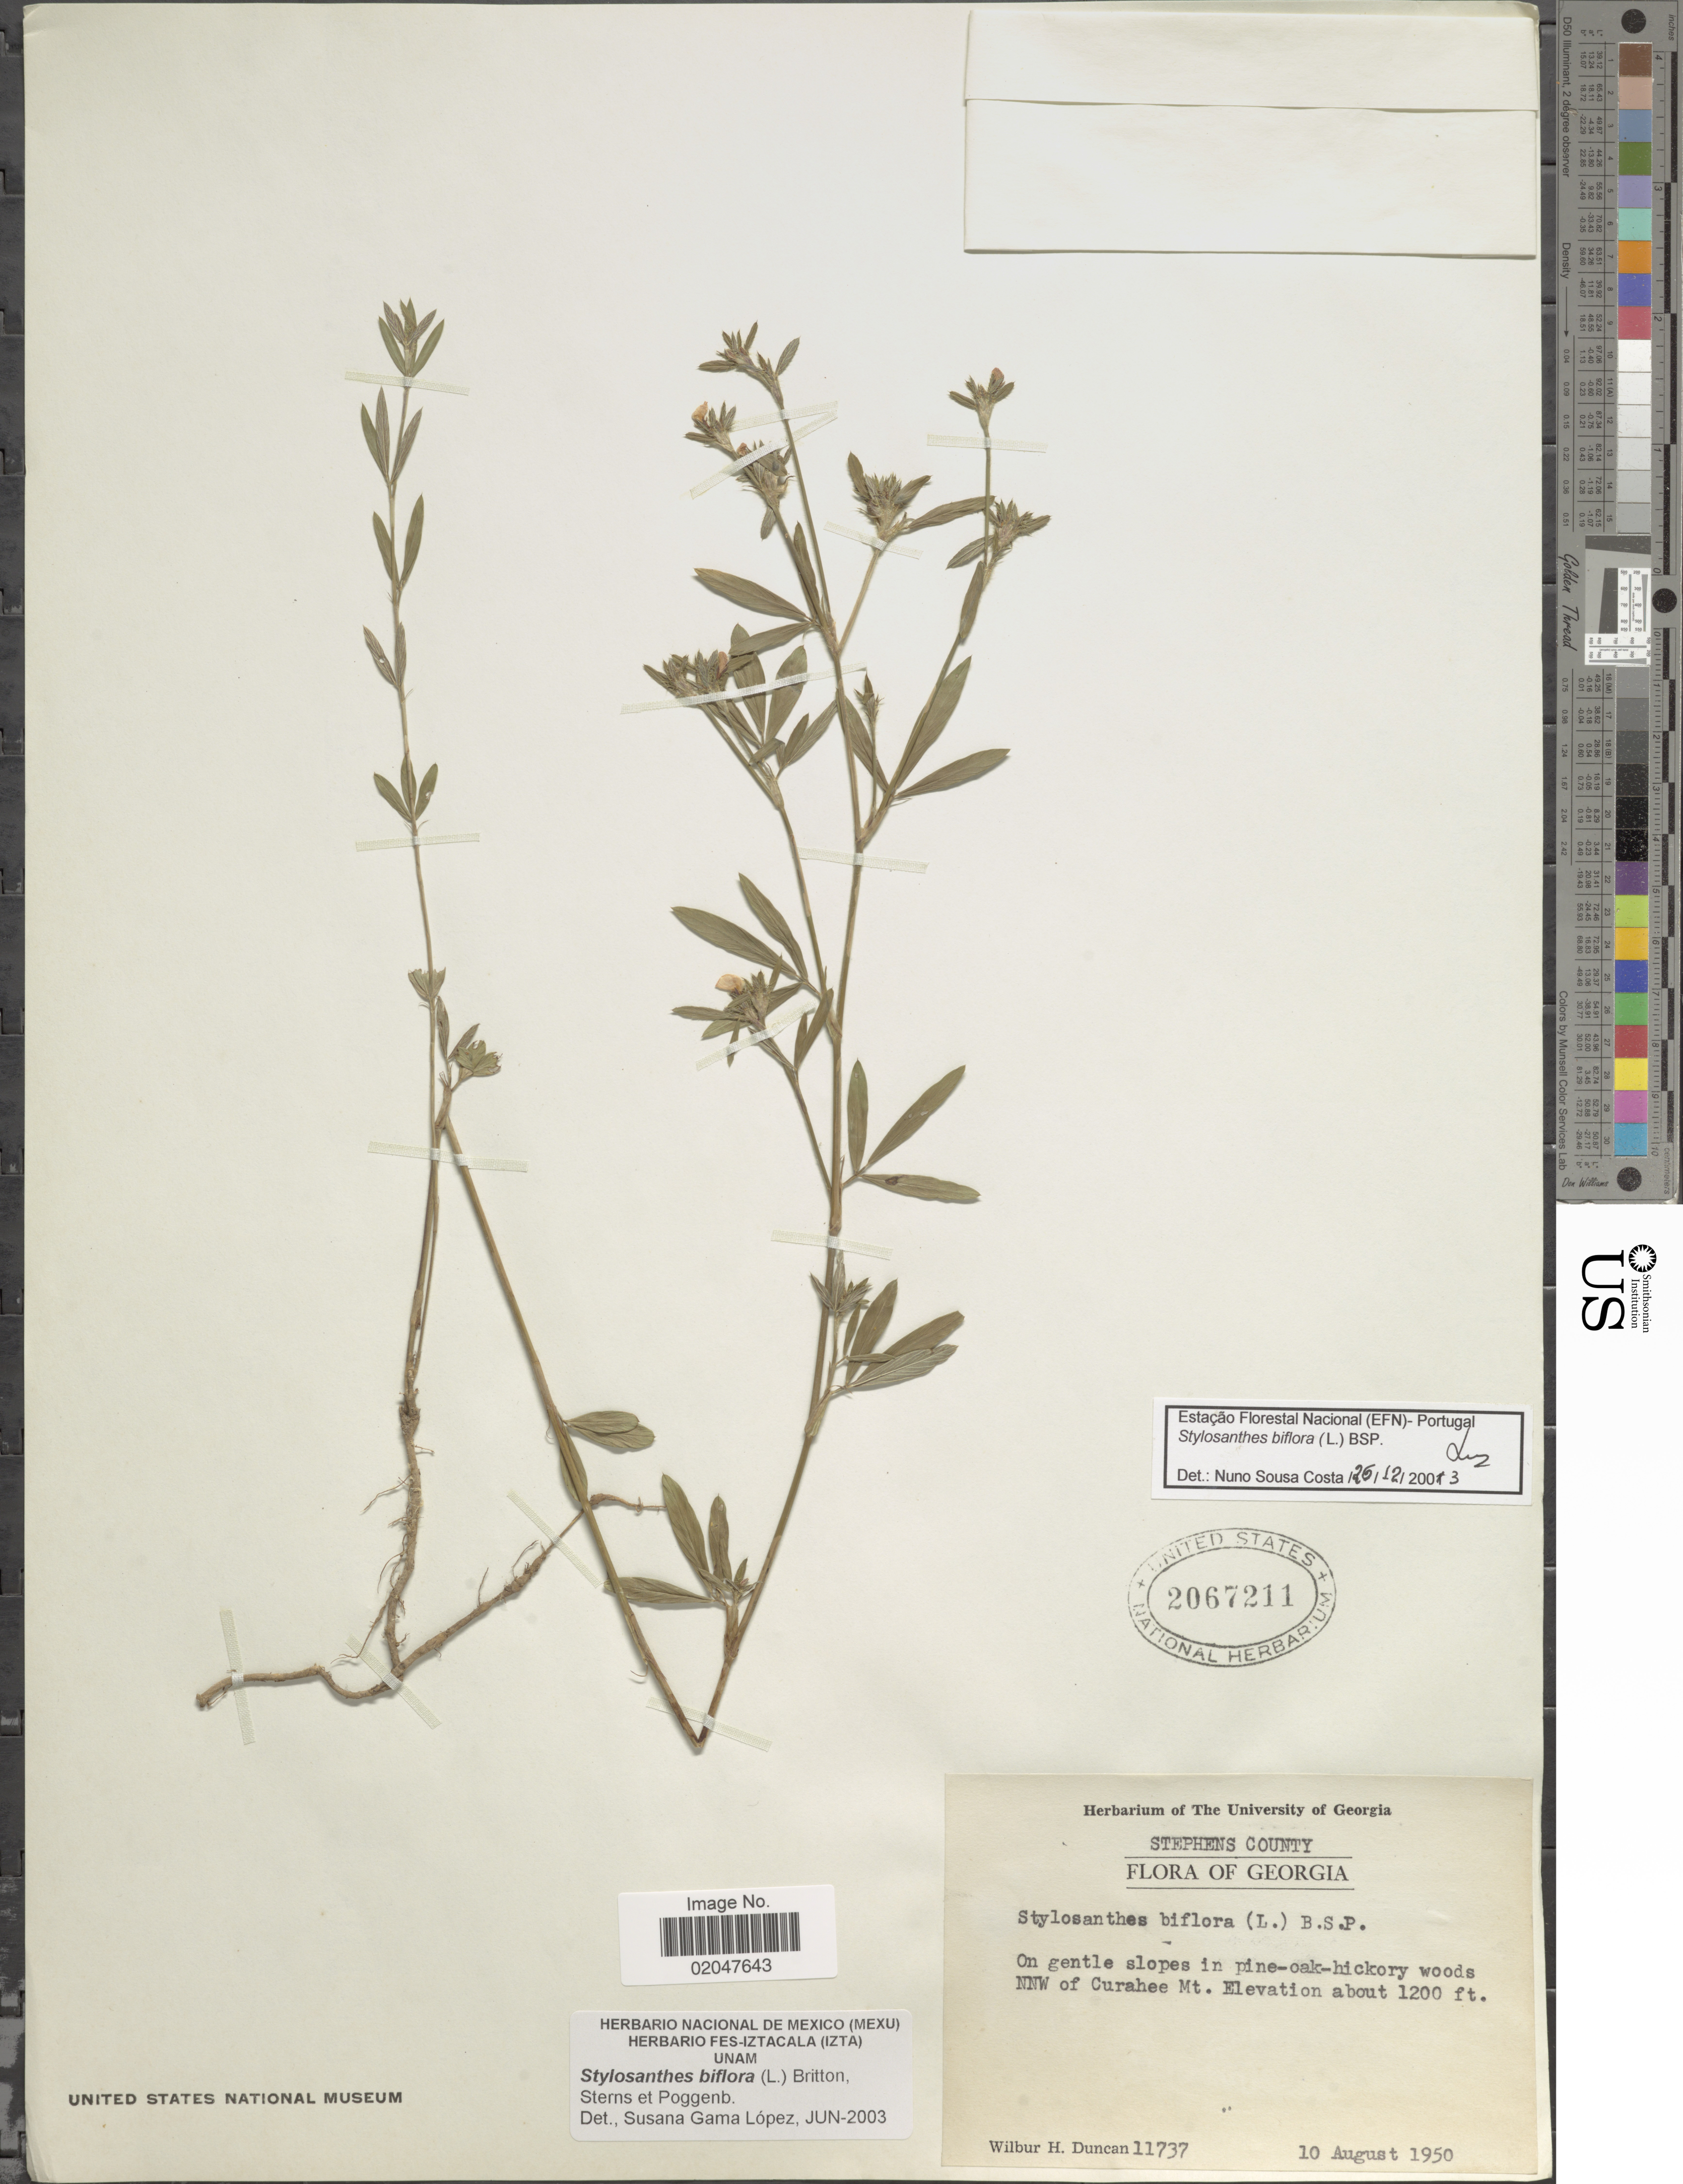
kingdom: Plantae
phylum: Tracheophyta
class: Magnoliopsida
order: Fabales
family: Fabaceae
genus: Stylosanthes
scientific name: Stylosanthes biflora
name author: (L.) Britton et al.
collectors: W. H. Duncan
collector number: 11737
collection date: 1950-08-10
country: United States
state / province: Georgia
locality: Stephens County, NNW of Curahee Mt.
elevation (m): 366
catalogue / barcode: US 2067211